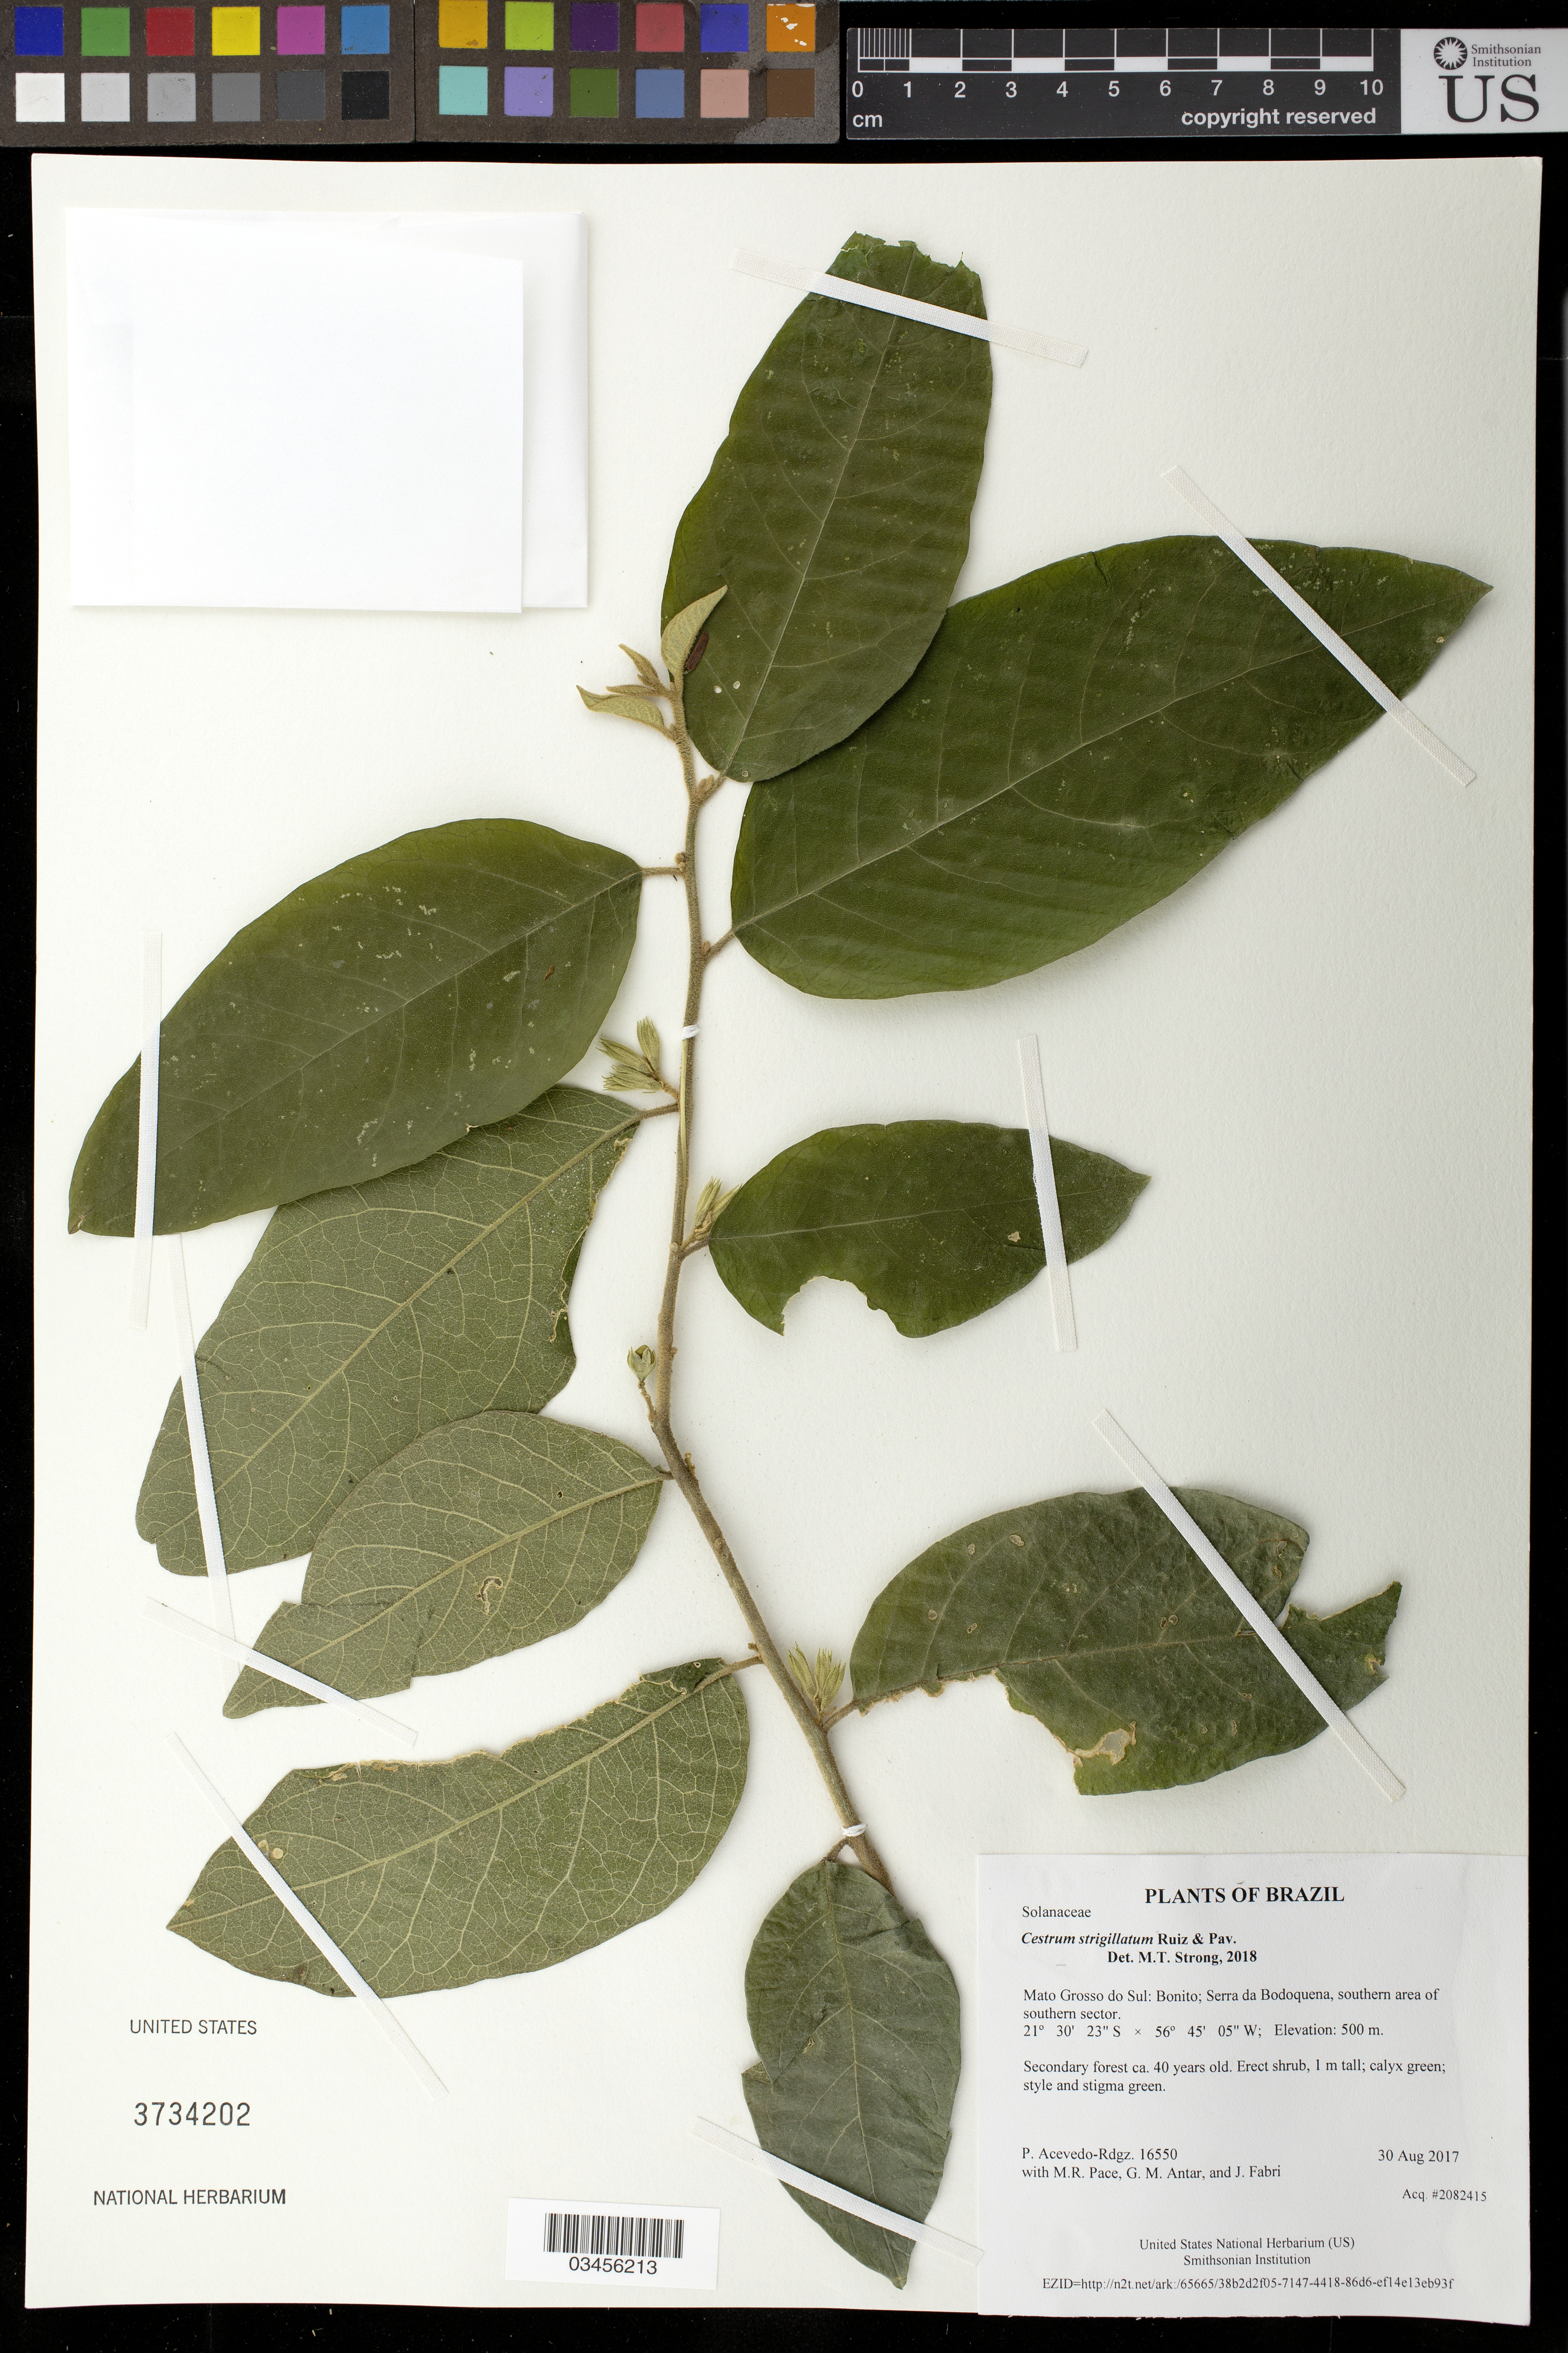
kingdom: Plantae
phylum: Tracheophyta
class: Magnoliopsida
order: Solanales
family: Solanaceae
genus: Cestrum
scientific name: Cestrum strigillatum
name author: Ruiz & Pav.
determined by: Strong, Mark T., (BOT), Smithsonian Institution - National Museum of Natural History (UNITED STATES)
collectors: P. Acevedo-Rodr., M. R. Pace, G. M. Antar & J. Fabri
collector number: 16550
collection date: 2017-08-30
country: Brazil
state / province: Mato Grosso do Sul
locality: Bonito; Serra da Bodoquena, southern area of southern sector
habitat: Secondary forest ca. 40 years old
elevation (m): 500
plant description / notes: US, NY, K, MO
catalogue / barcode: US 3734202